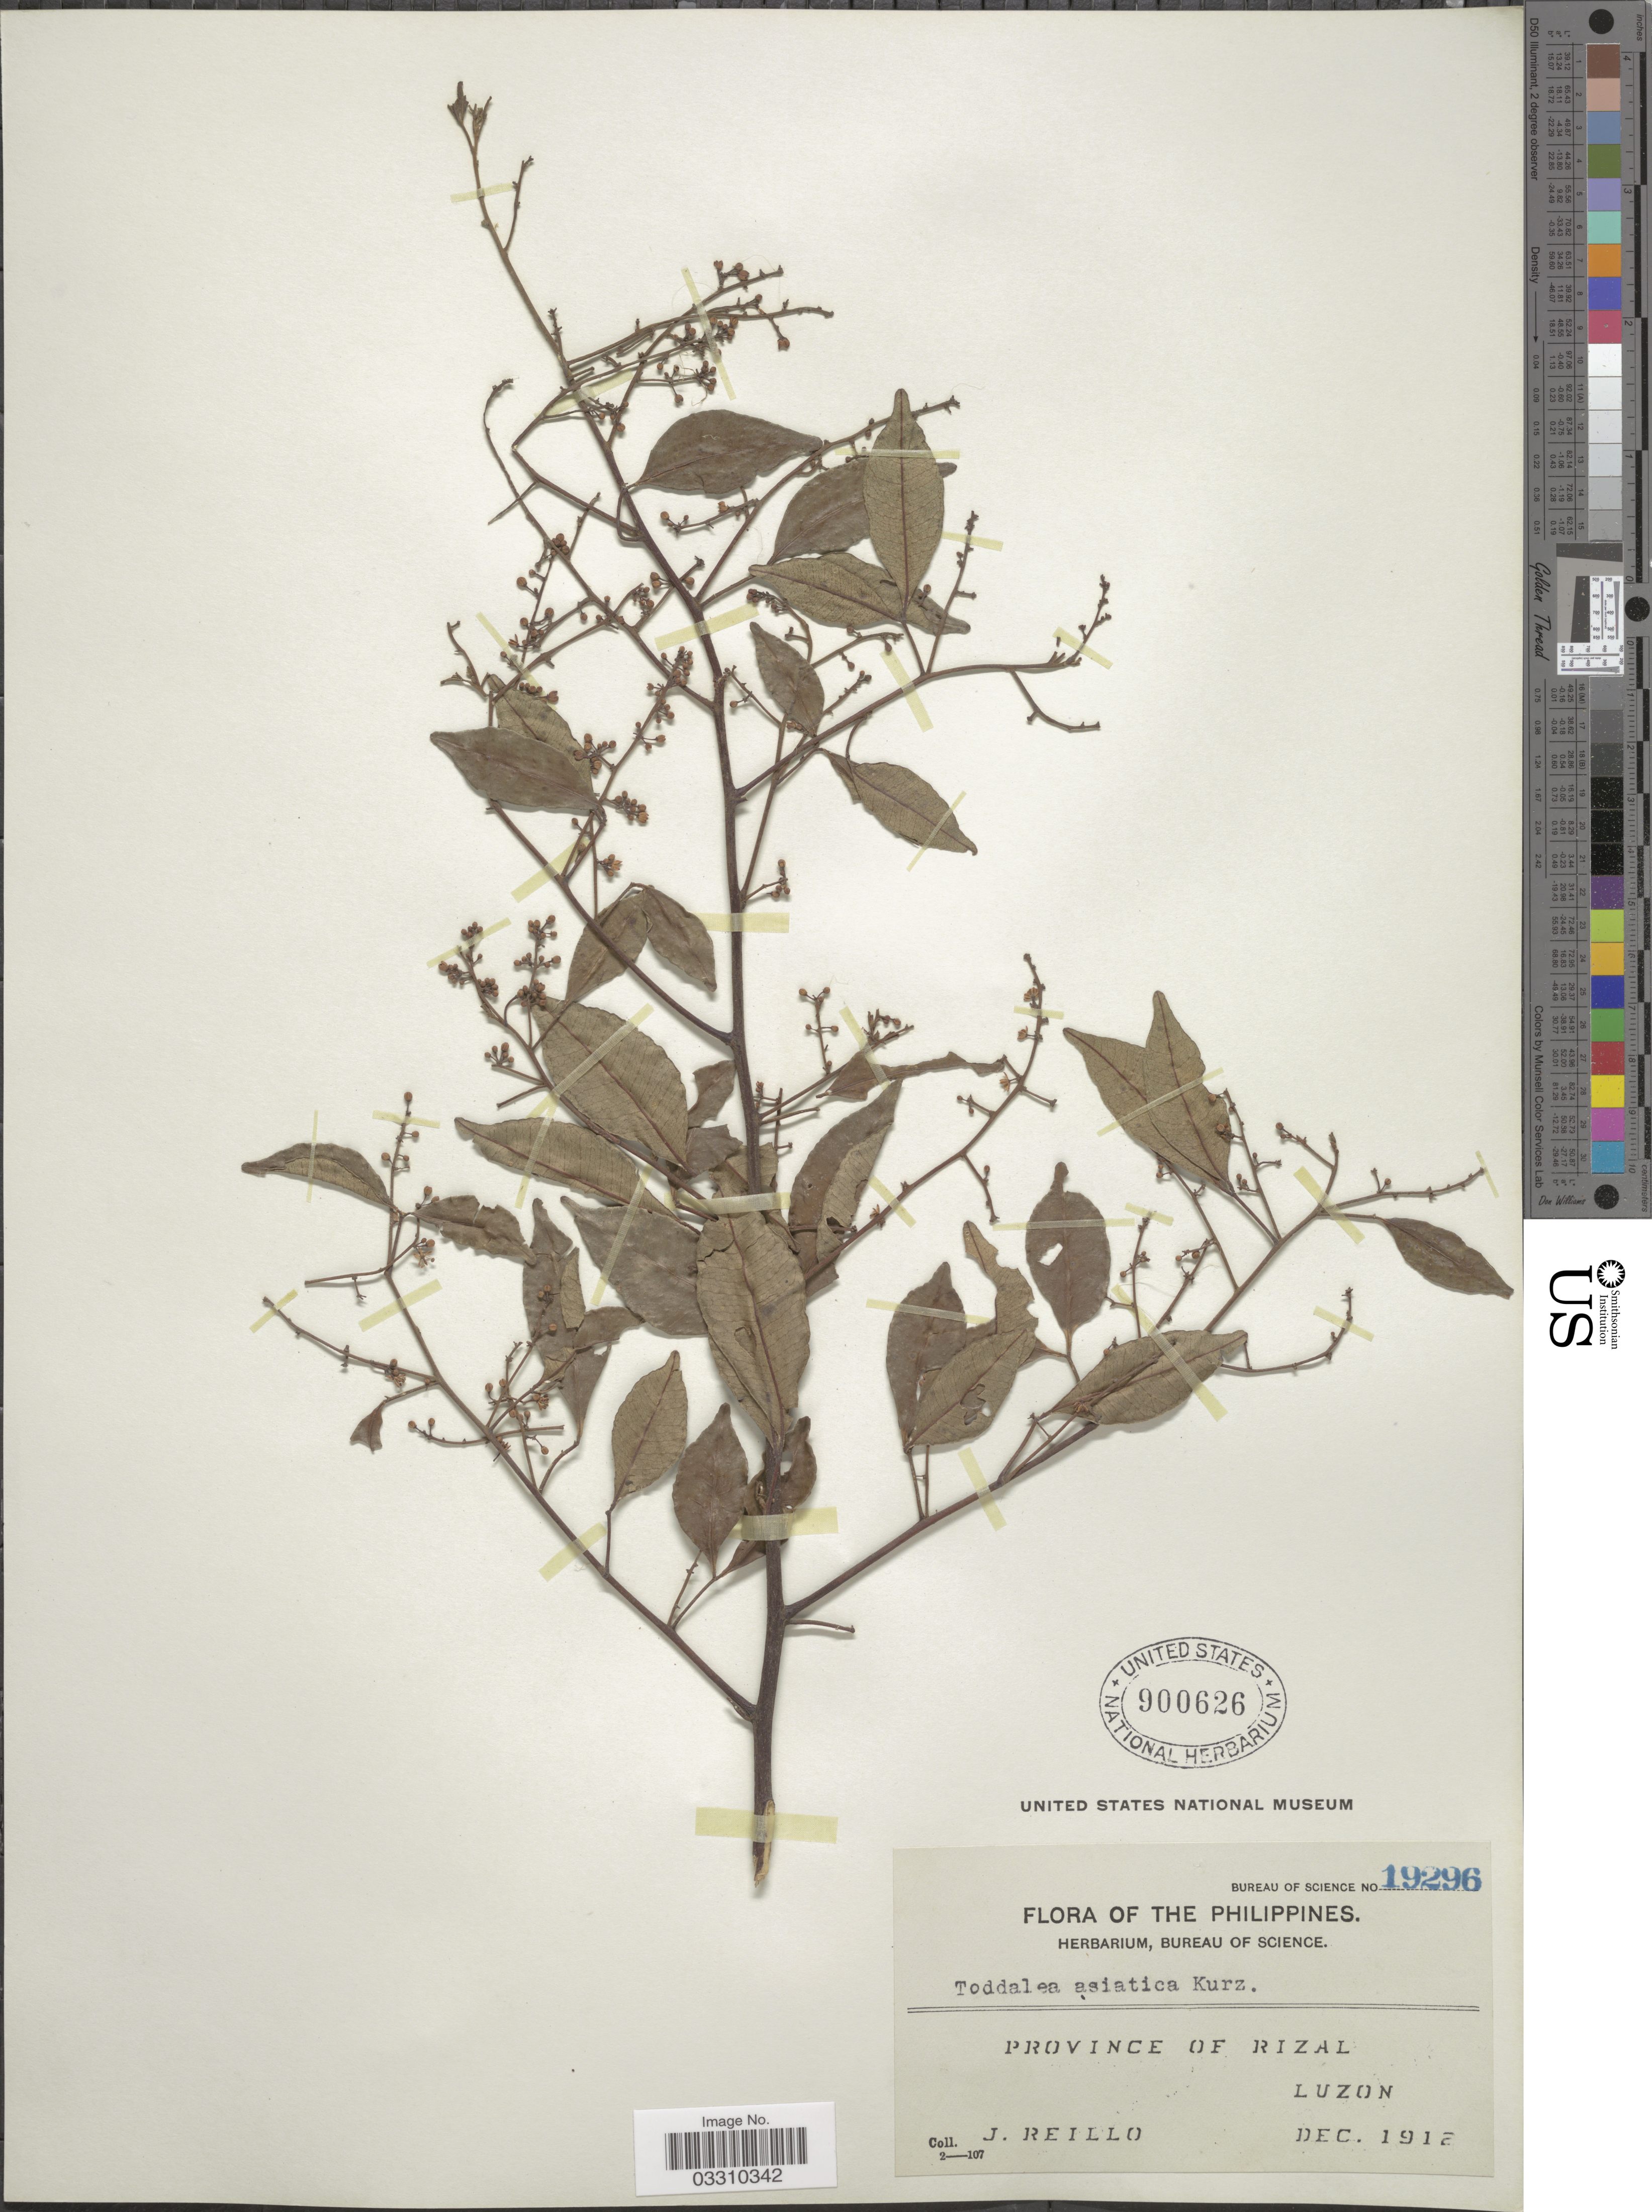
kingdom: Plantae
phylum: Tracheophyta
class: Magnoliopsida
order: Sapindales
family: Rutaceae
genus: Zanthoxylum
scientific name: Zanthoxylum asiaticum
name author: (L.) Appelhans et al.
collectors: J. Reillo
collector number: Bureau of Science 19296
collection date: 1912-12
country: Philippines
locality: Province of Rizal, Luzon.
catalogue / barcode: US 900626